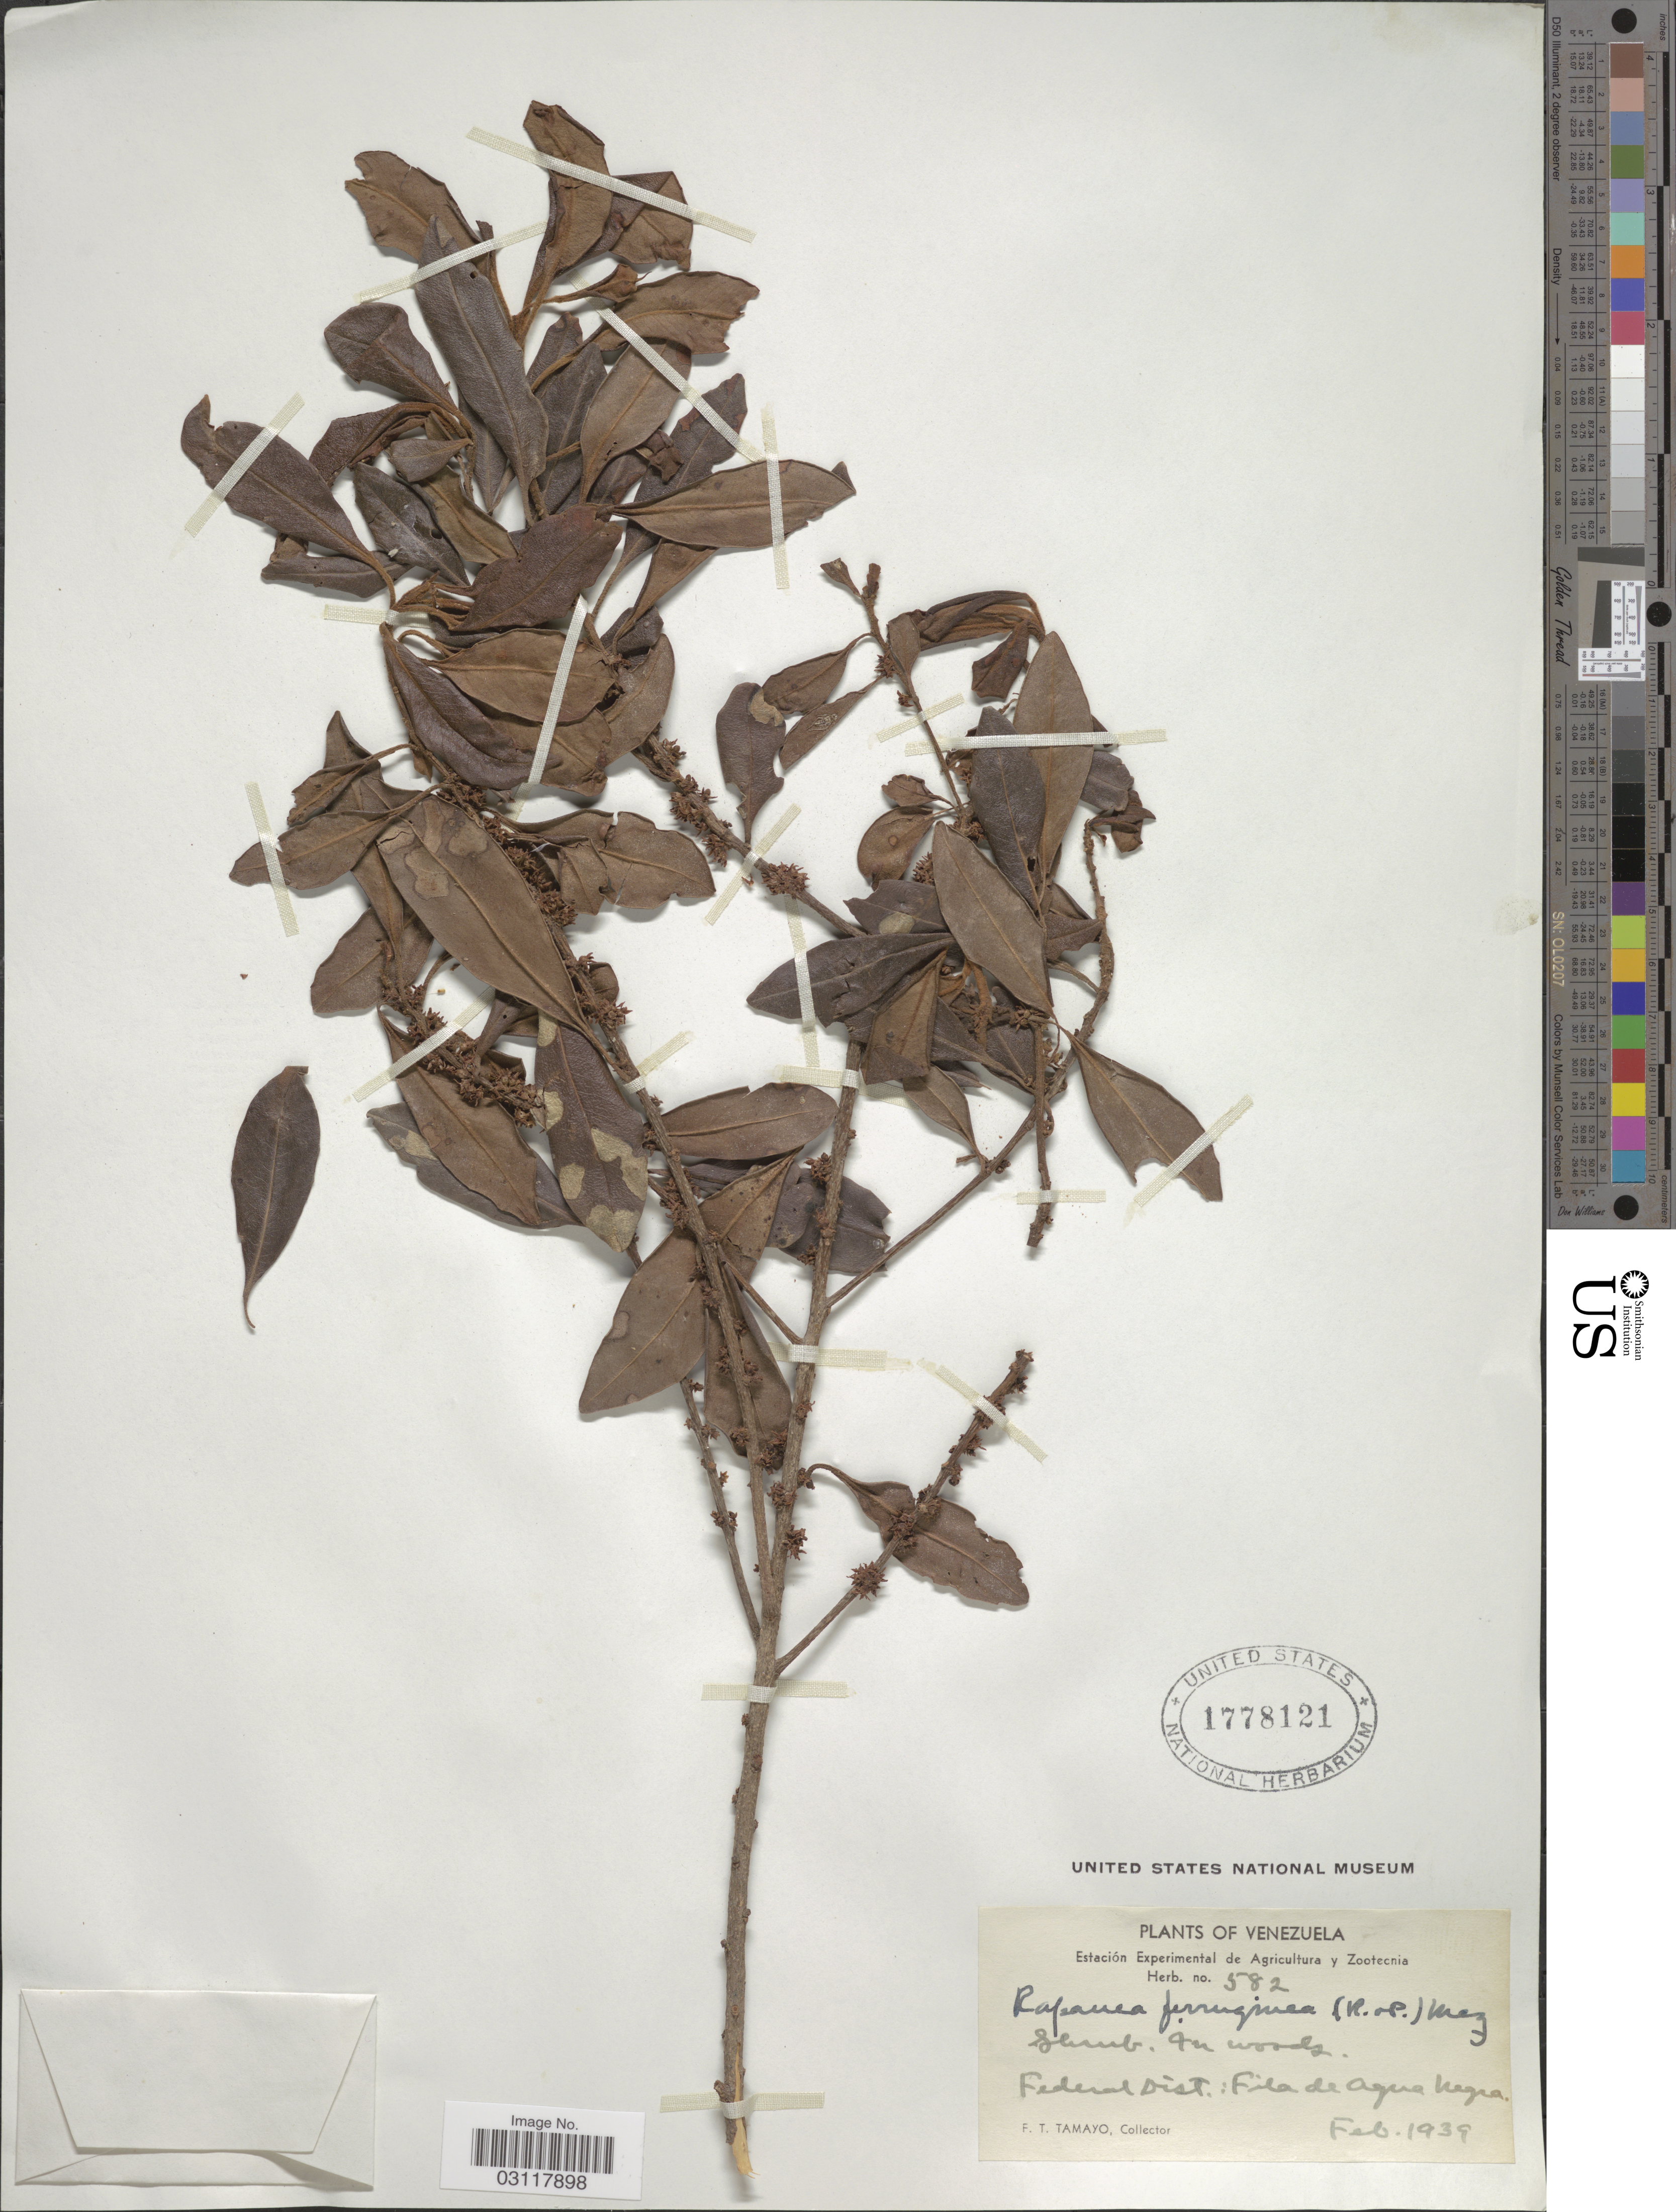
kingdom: Plantae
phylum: Tracheophyta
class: Magnoliopsida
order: Ericales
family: Primulaceae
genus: Rapanea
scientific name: Rapanea ferruginea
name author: (Ruiz & Pav.) Mez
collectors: F. Tamayo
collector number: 582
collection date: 1939-02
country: Venezuela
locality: Federal Dist.: Fila de Agua Negra.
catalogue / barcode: US 1778121